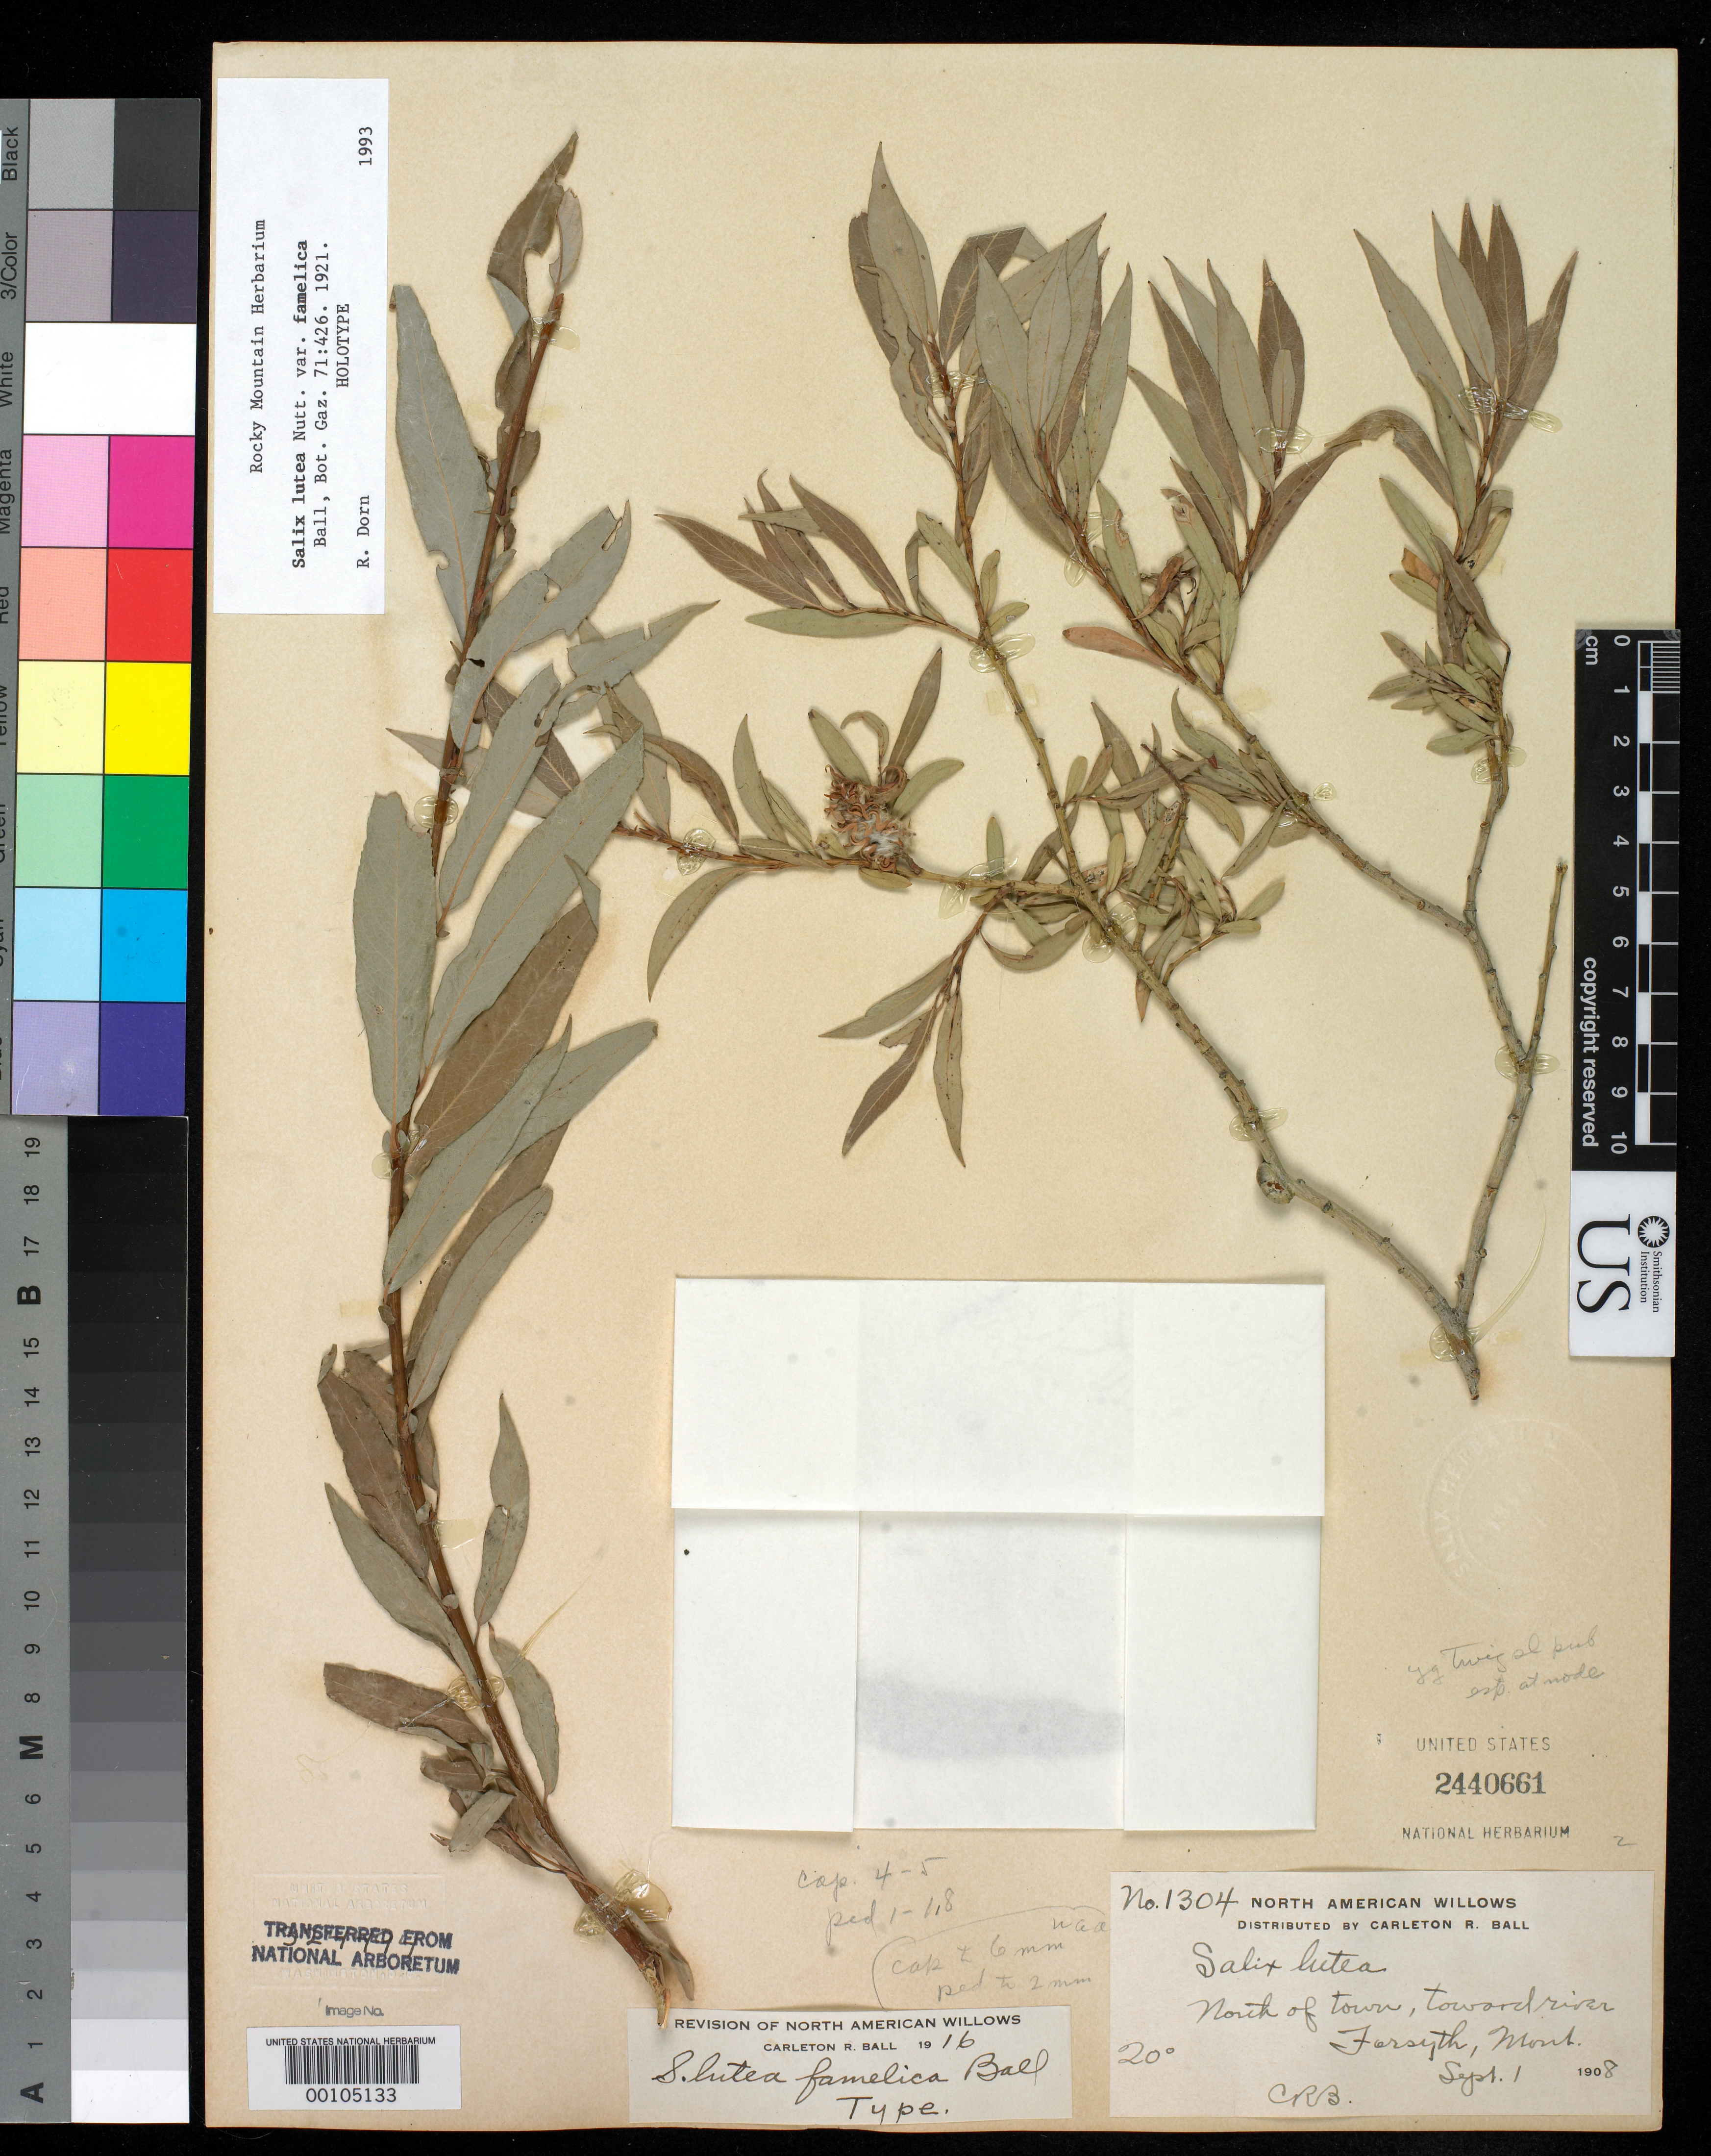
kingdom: Plantae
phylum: Tracheophyta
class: Magnoliopsida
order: Malpighiales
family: Salicaceae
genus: Salix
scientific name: Salix lutea var. famelica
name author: C.R. Ball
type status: Holotype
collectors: C. R. Ball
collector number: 1304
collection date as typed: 01 Sep 1908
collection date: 1908-09-01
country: United States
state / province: Montana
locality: N of town, toward river, Forsyth.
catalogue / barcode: US 2440661